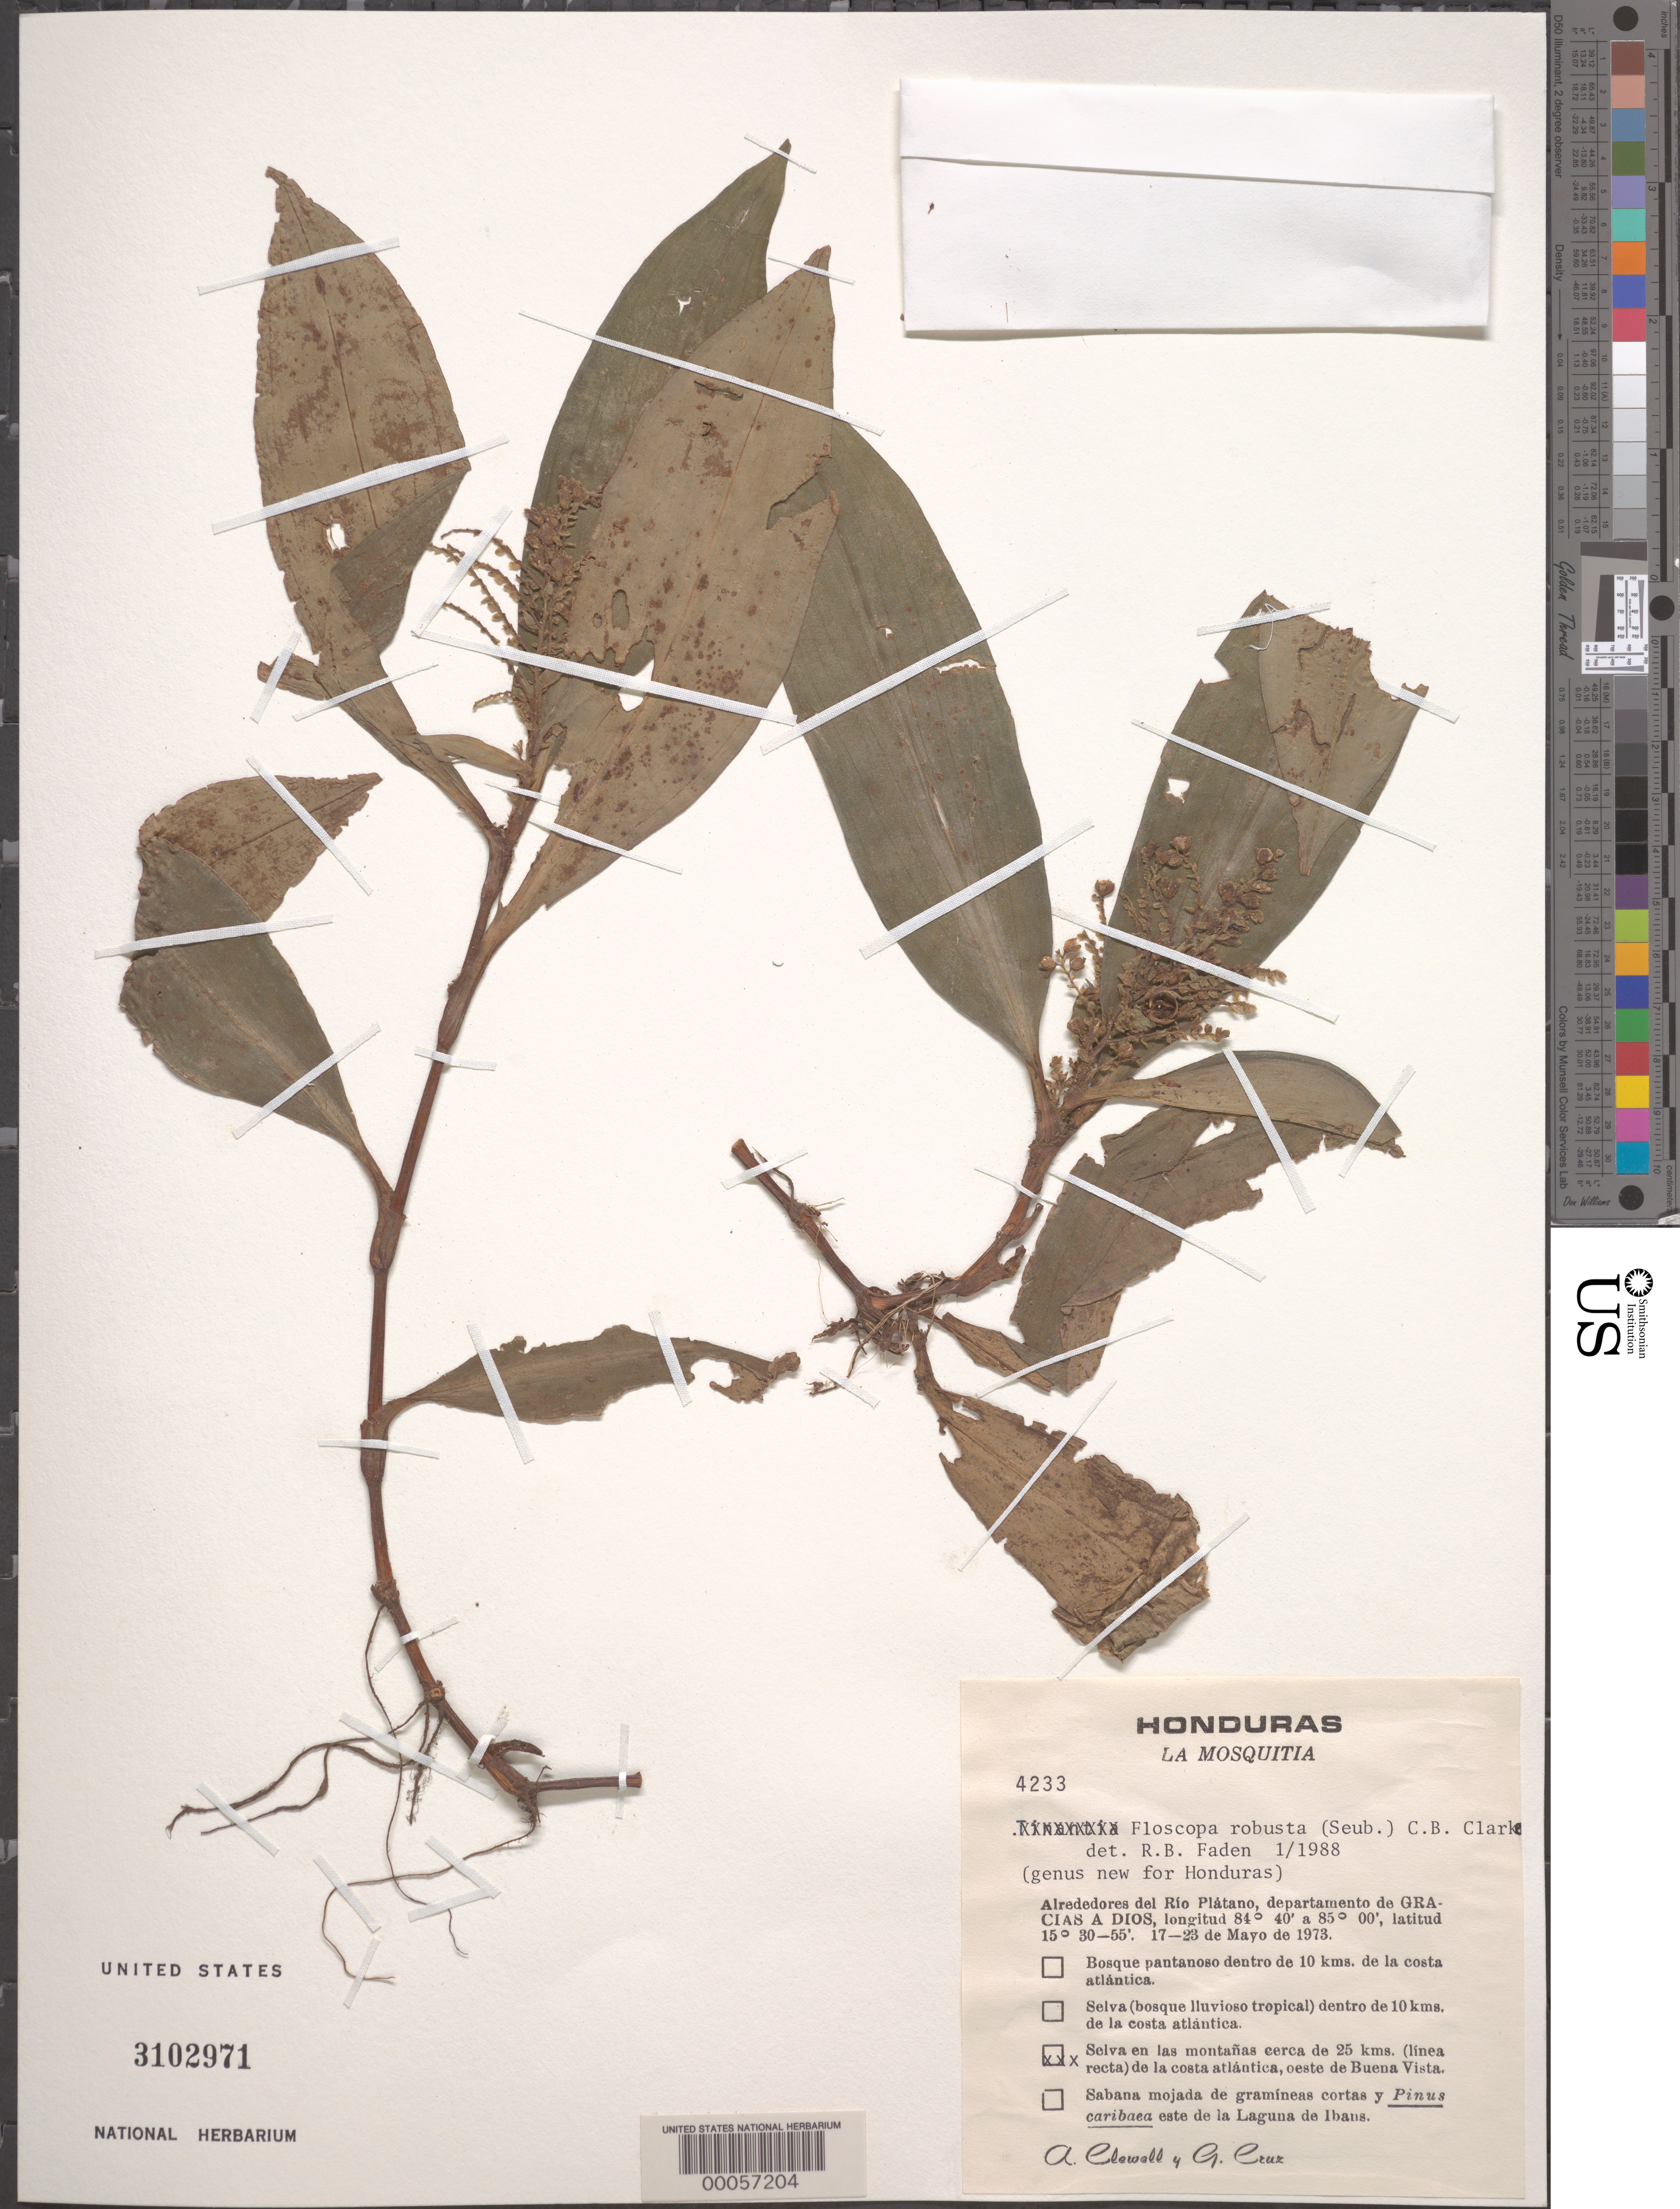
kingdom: Plantae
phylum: Tracheophyta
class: Liliopsida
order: Commelinales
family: Commelinaceae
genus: Floscopa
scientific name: Floscopa robusta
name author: (Seub.) C.B. Clarke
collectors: A. Clewell & G. Cruz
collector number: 4233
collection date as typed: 17 May 1973 to 23 May 1973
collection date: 1973-05-17/1973-05-23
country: Honduras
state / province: Gracias de Dios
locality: Near río Platano, about 25 kms. E of Buena Vista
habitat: Forest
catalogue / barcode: US 3102971